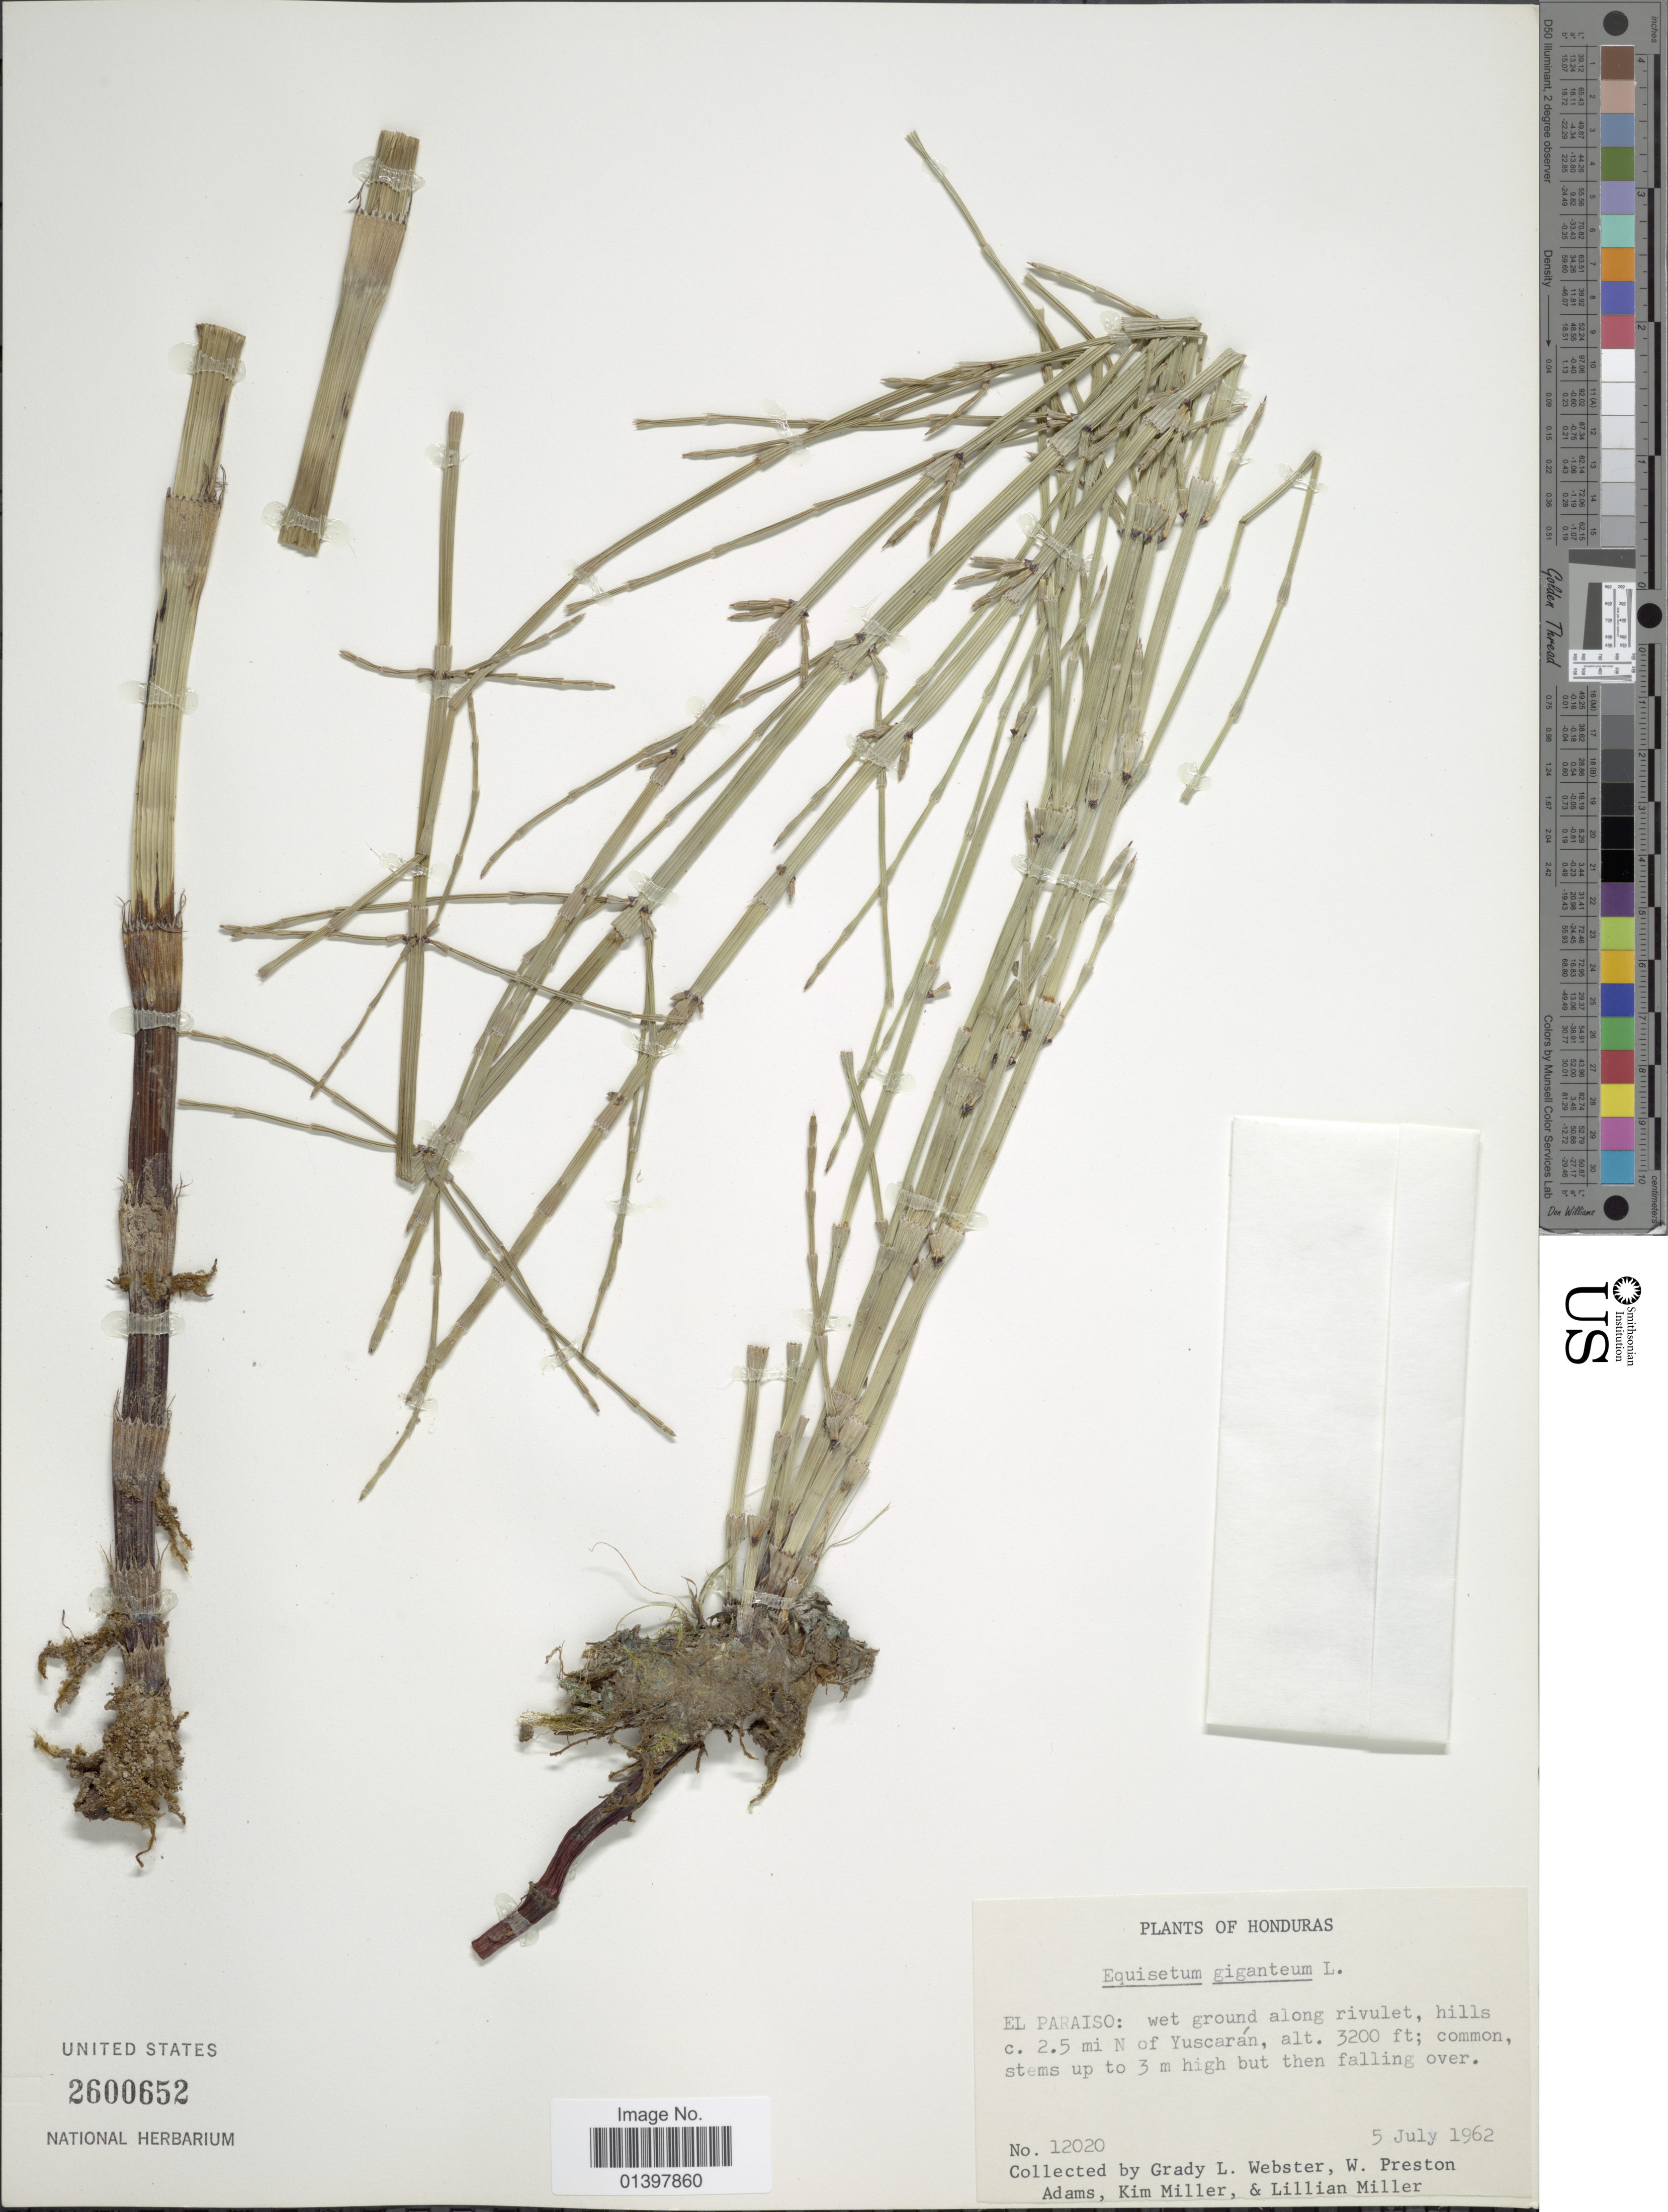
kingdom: Plantae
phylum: Tracheophyta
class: Polypodiopsida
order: Equisetales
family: Equisetaceae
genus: Equisetum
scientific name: Equisetum giganteum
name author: L.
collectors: G. L. Webster, W. P. Adams, K. Miller & L. Miller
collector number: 12020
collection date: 1962-07-05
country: Honduras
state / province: El Paraíso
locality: Wet ground along rivulet, hills c. 2.5 mi. N of Yuscarán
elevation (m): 975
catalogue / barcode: US 2600652